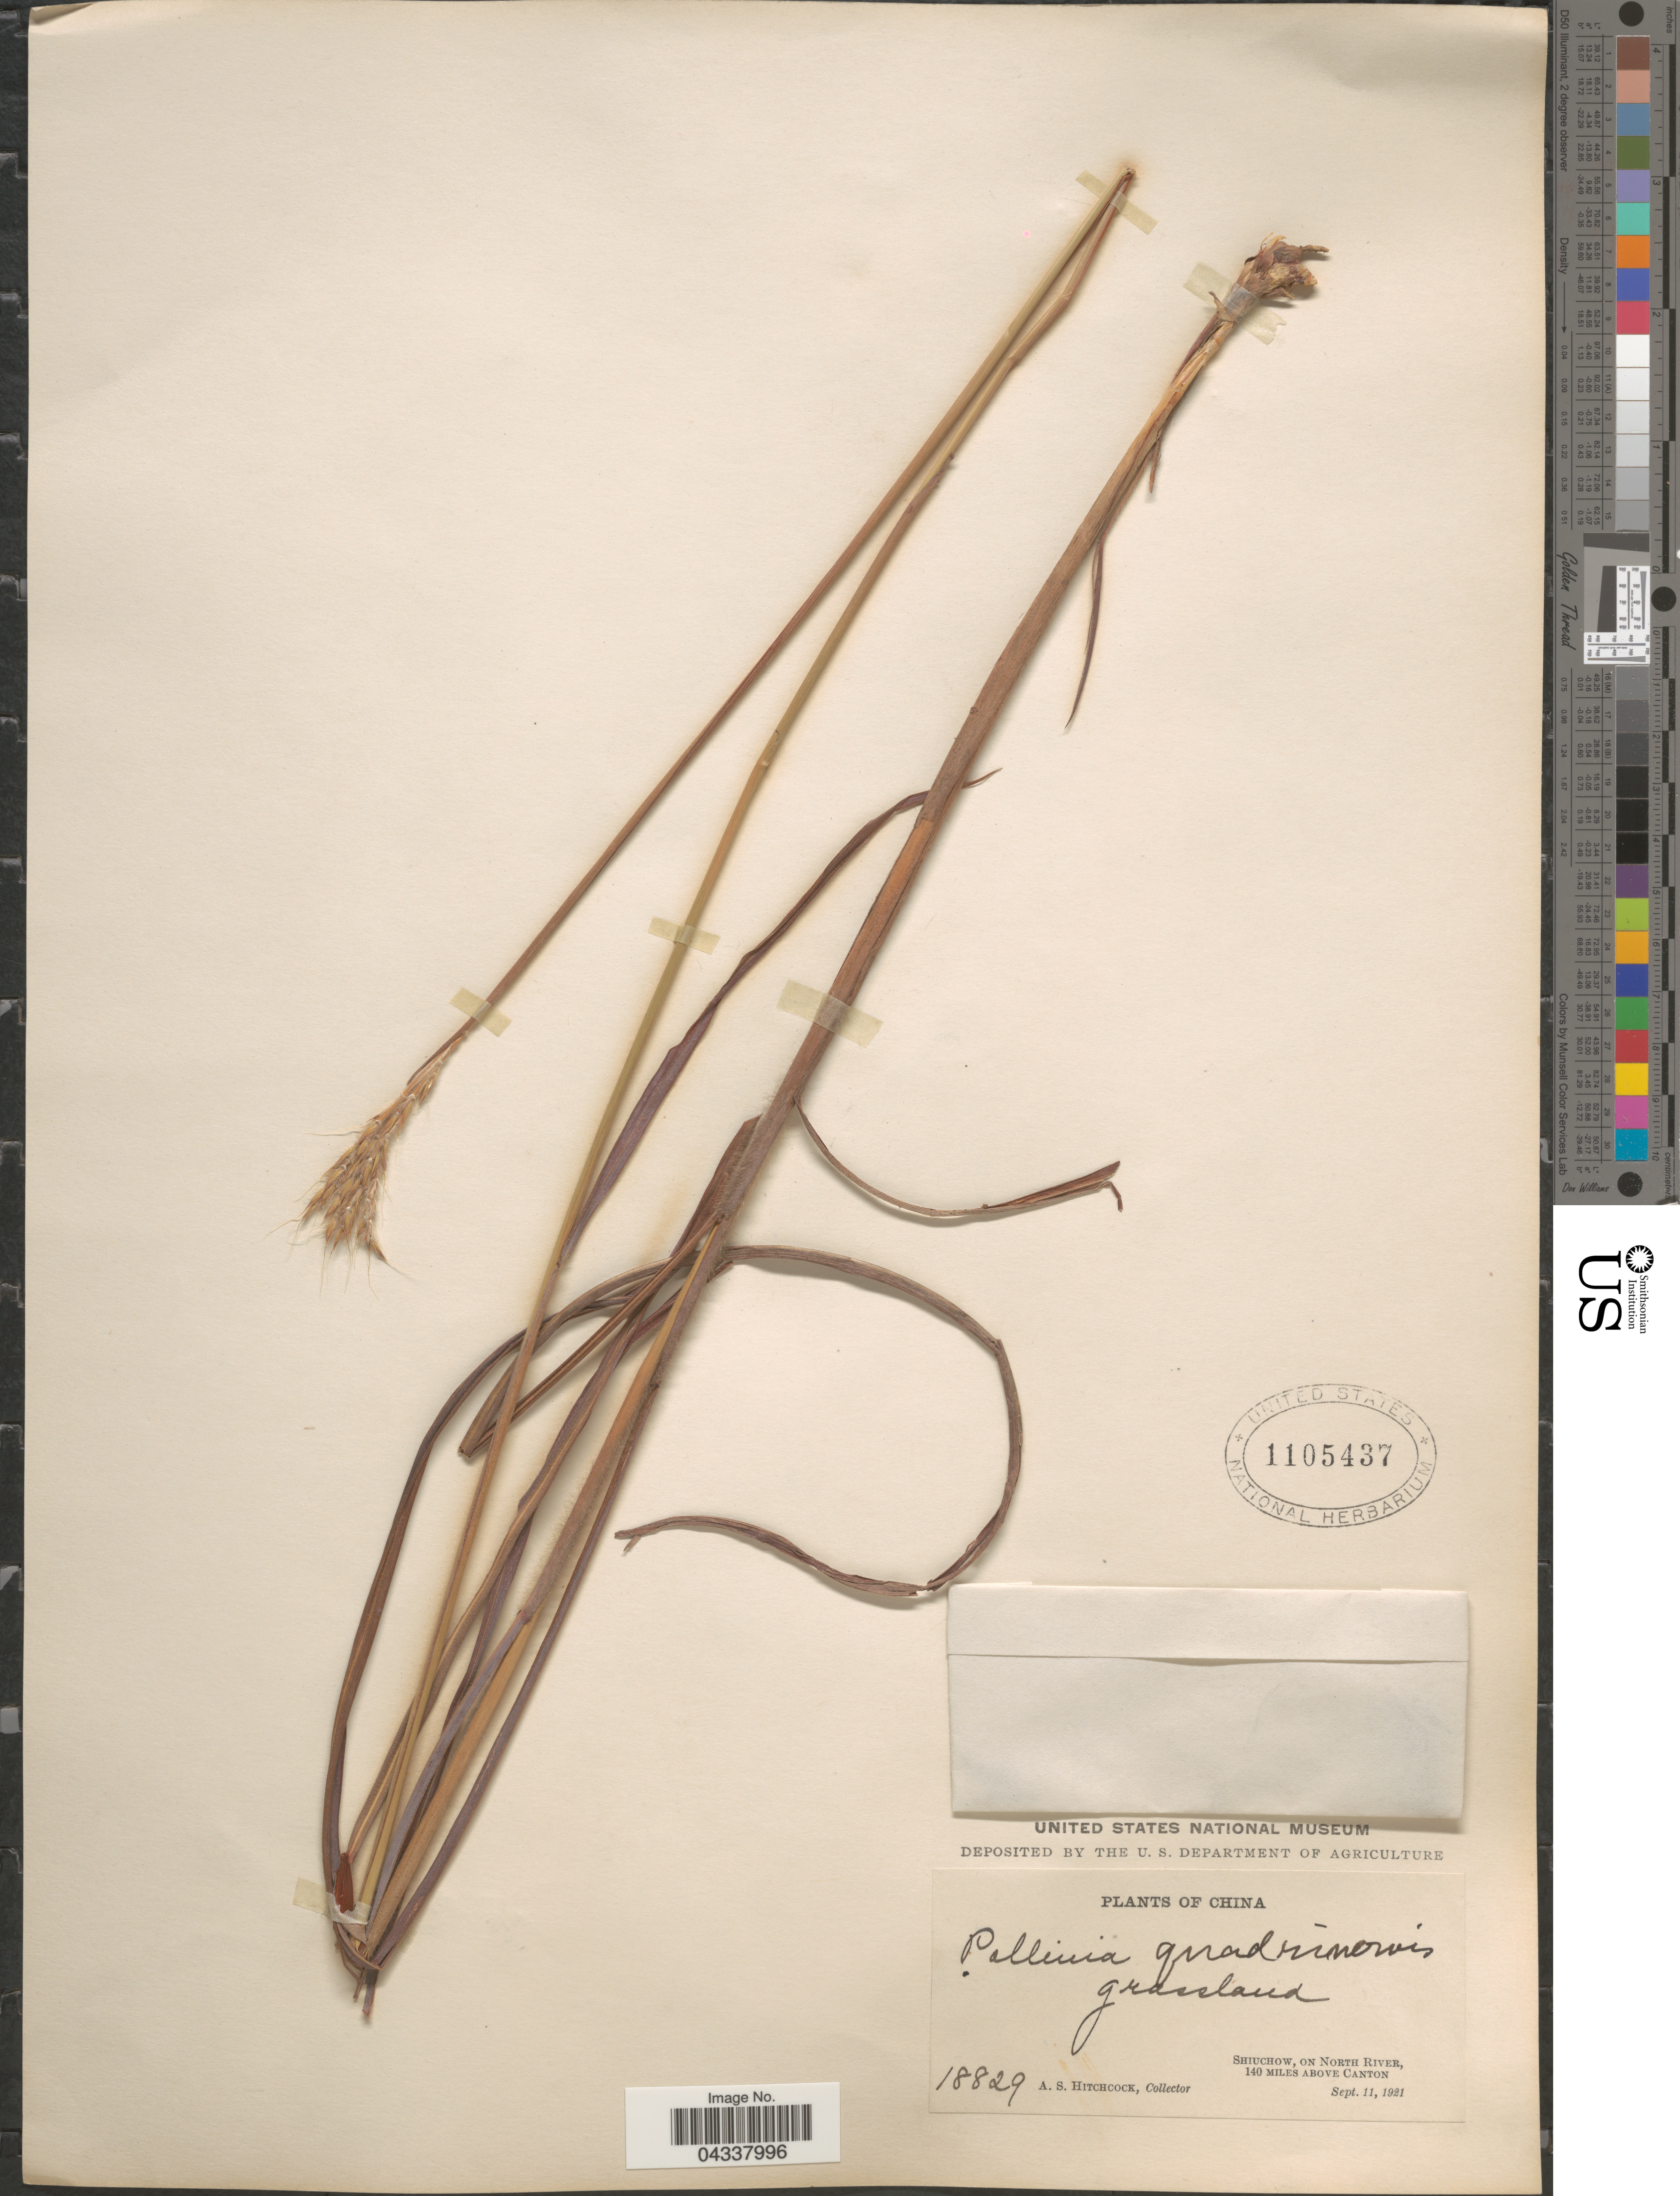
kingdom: Plantae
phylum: Tracheophyta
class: Liliopsida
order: Poales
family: Poaceae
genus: Pseudopogonatherum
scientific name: Pseudopogonatherum quadrinerve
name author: (Hack.) Ohwi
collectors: A. S. Hitchcock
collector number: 18829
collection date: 1921-09-11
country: China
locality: Shiuchow, on North River, 140 miles above Canton.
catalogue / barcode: US 1105437